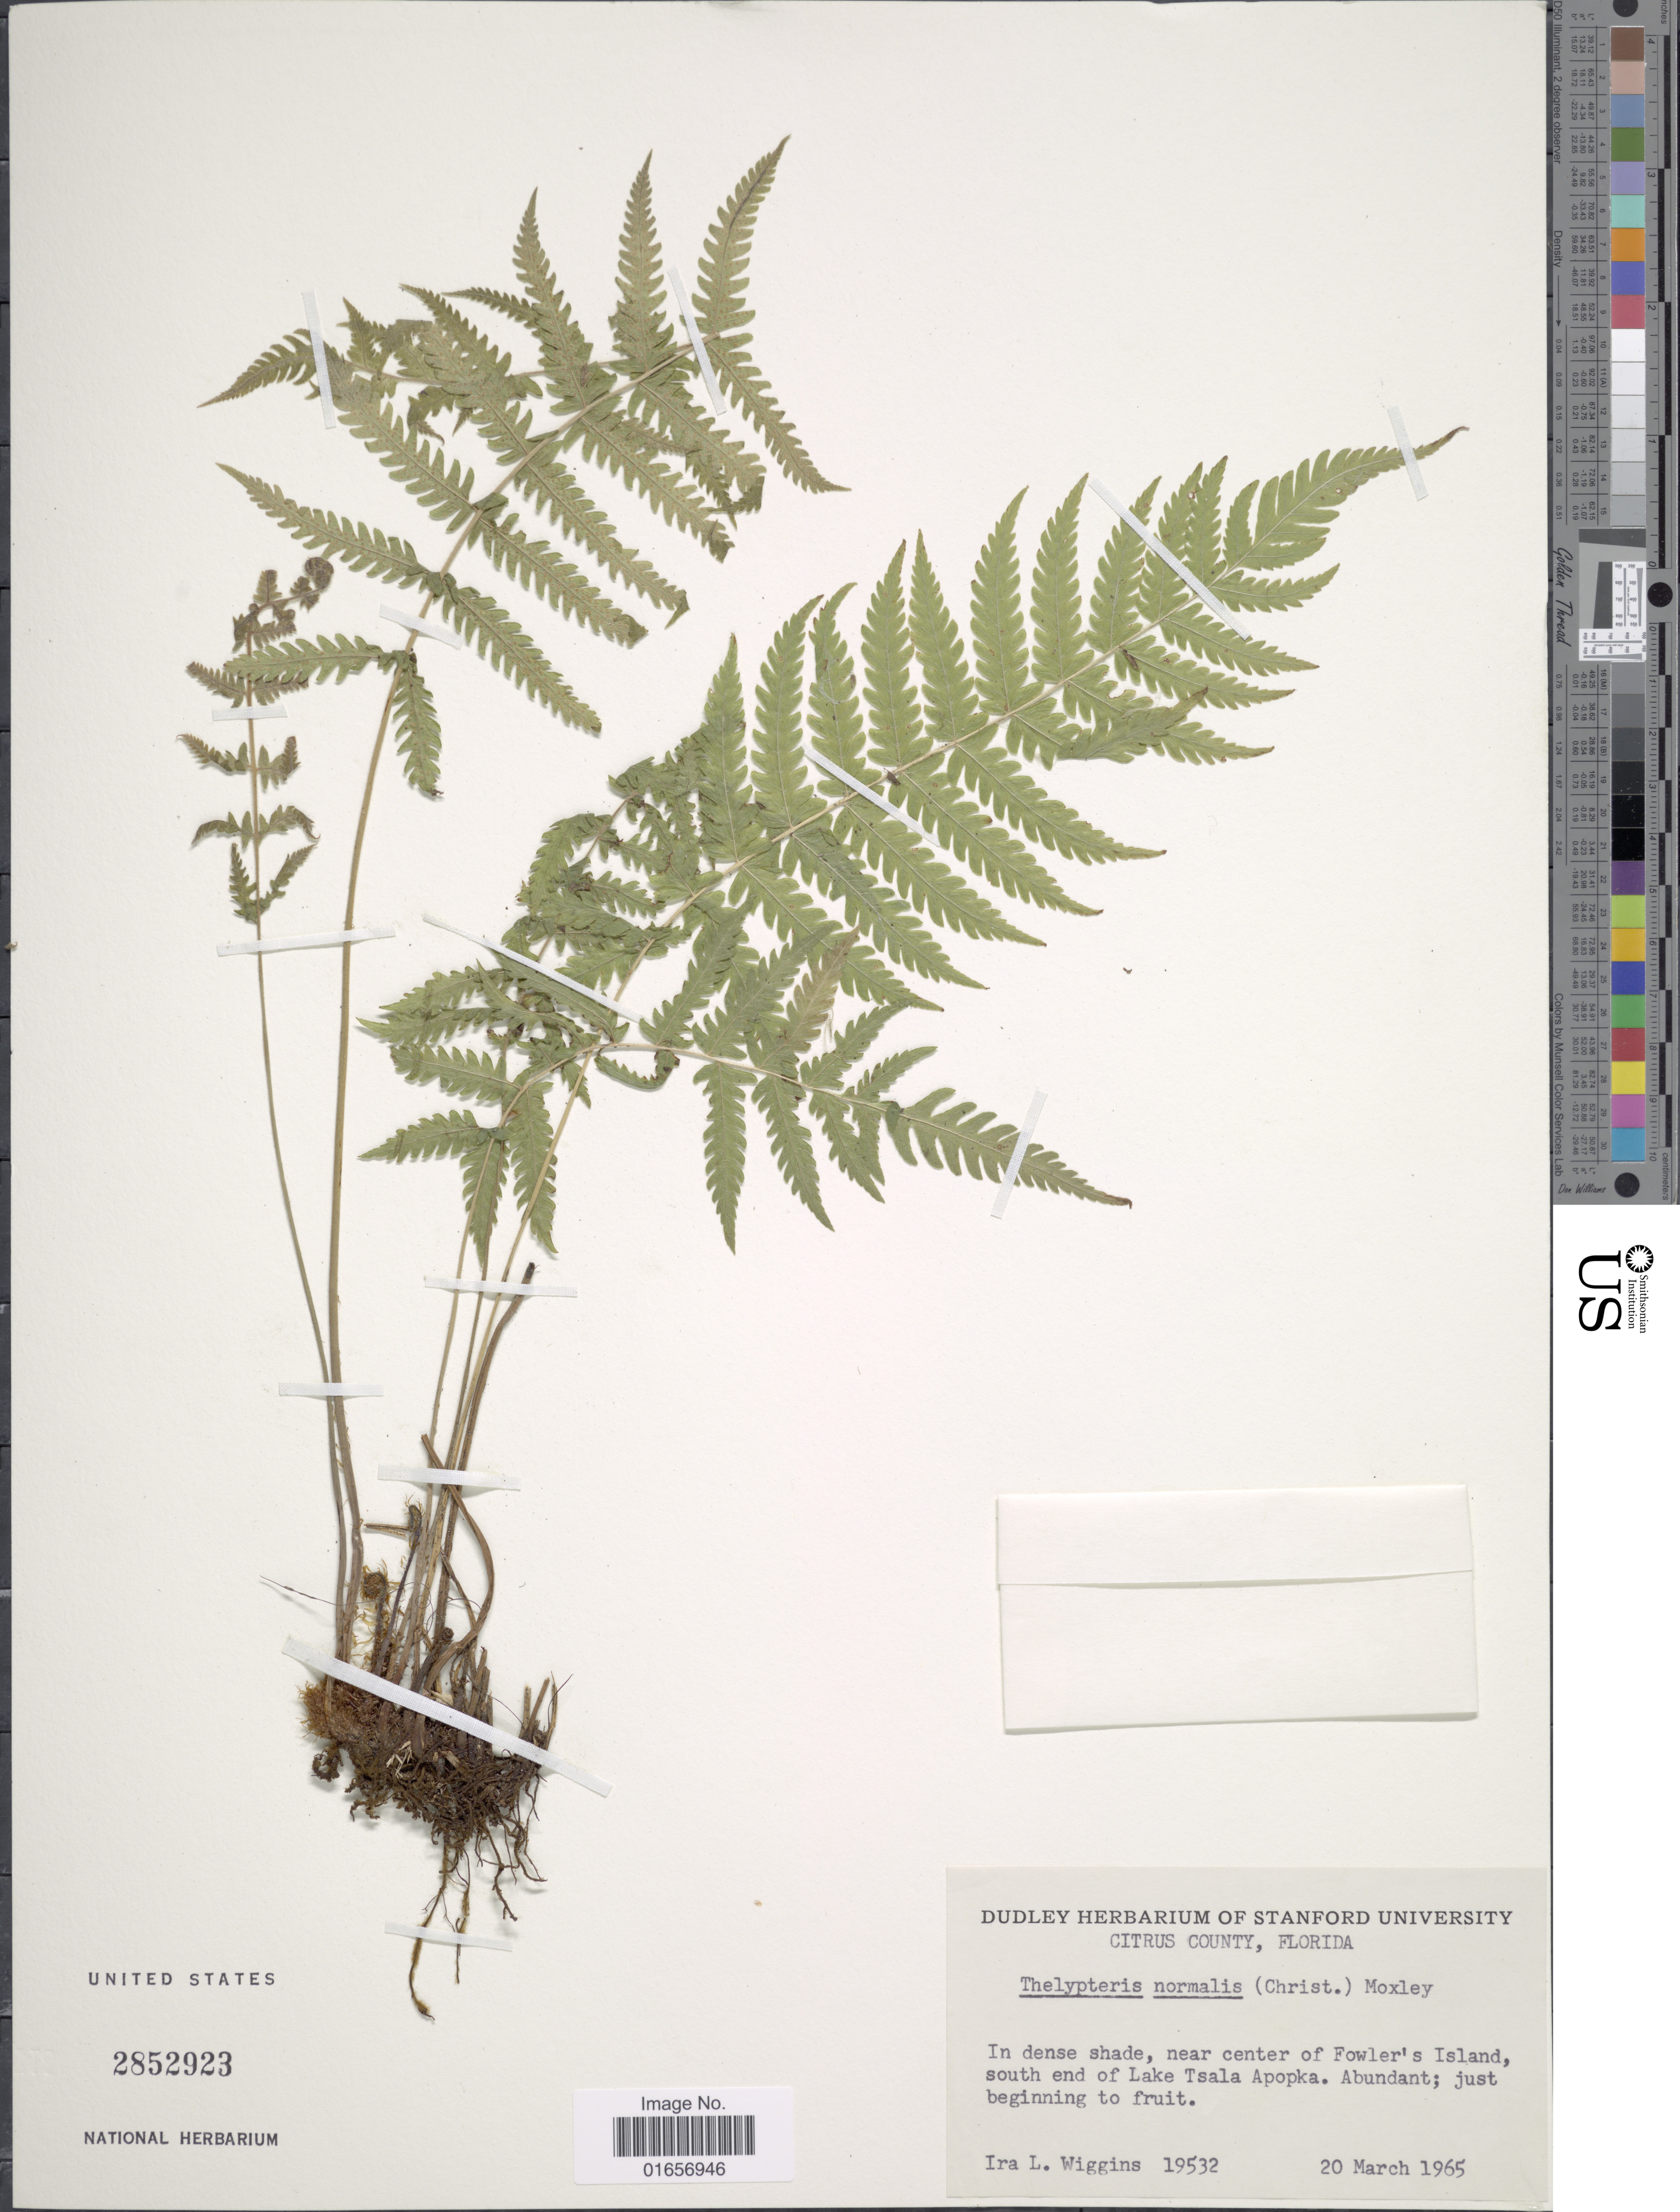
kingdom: Plantae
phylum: Tracheophyta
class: Polypodiopsida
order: Polypodiales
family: Thelypteridaceae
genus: Christella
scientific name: Christella kunthii comb. ined.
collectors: I. L. Wiggins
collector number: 19532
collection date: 1965-03-20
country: United States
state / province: Florida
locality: Citrus County, near center of Fowler's Islan, south end of Lake Tsala Apopka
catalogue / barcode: US 2852923